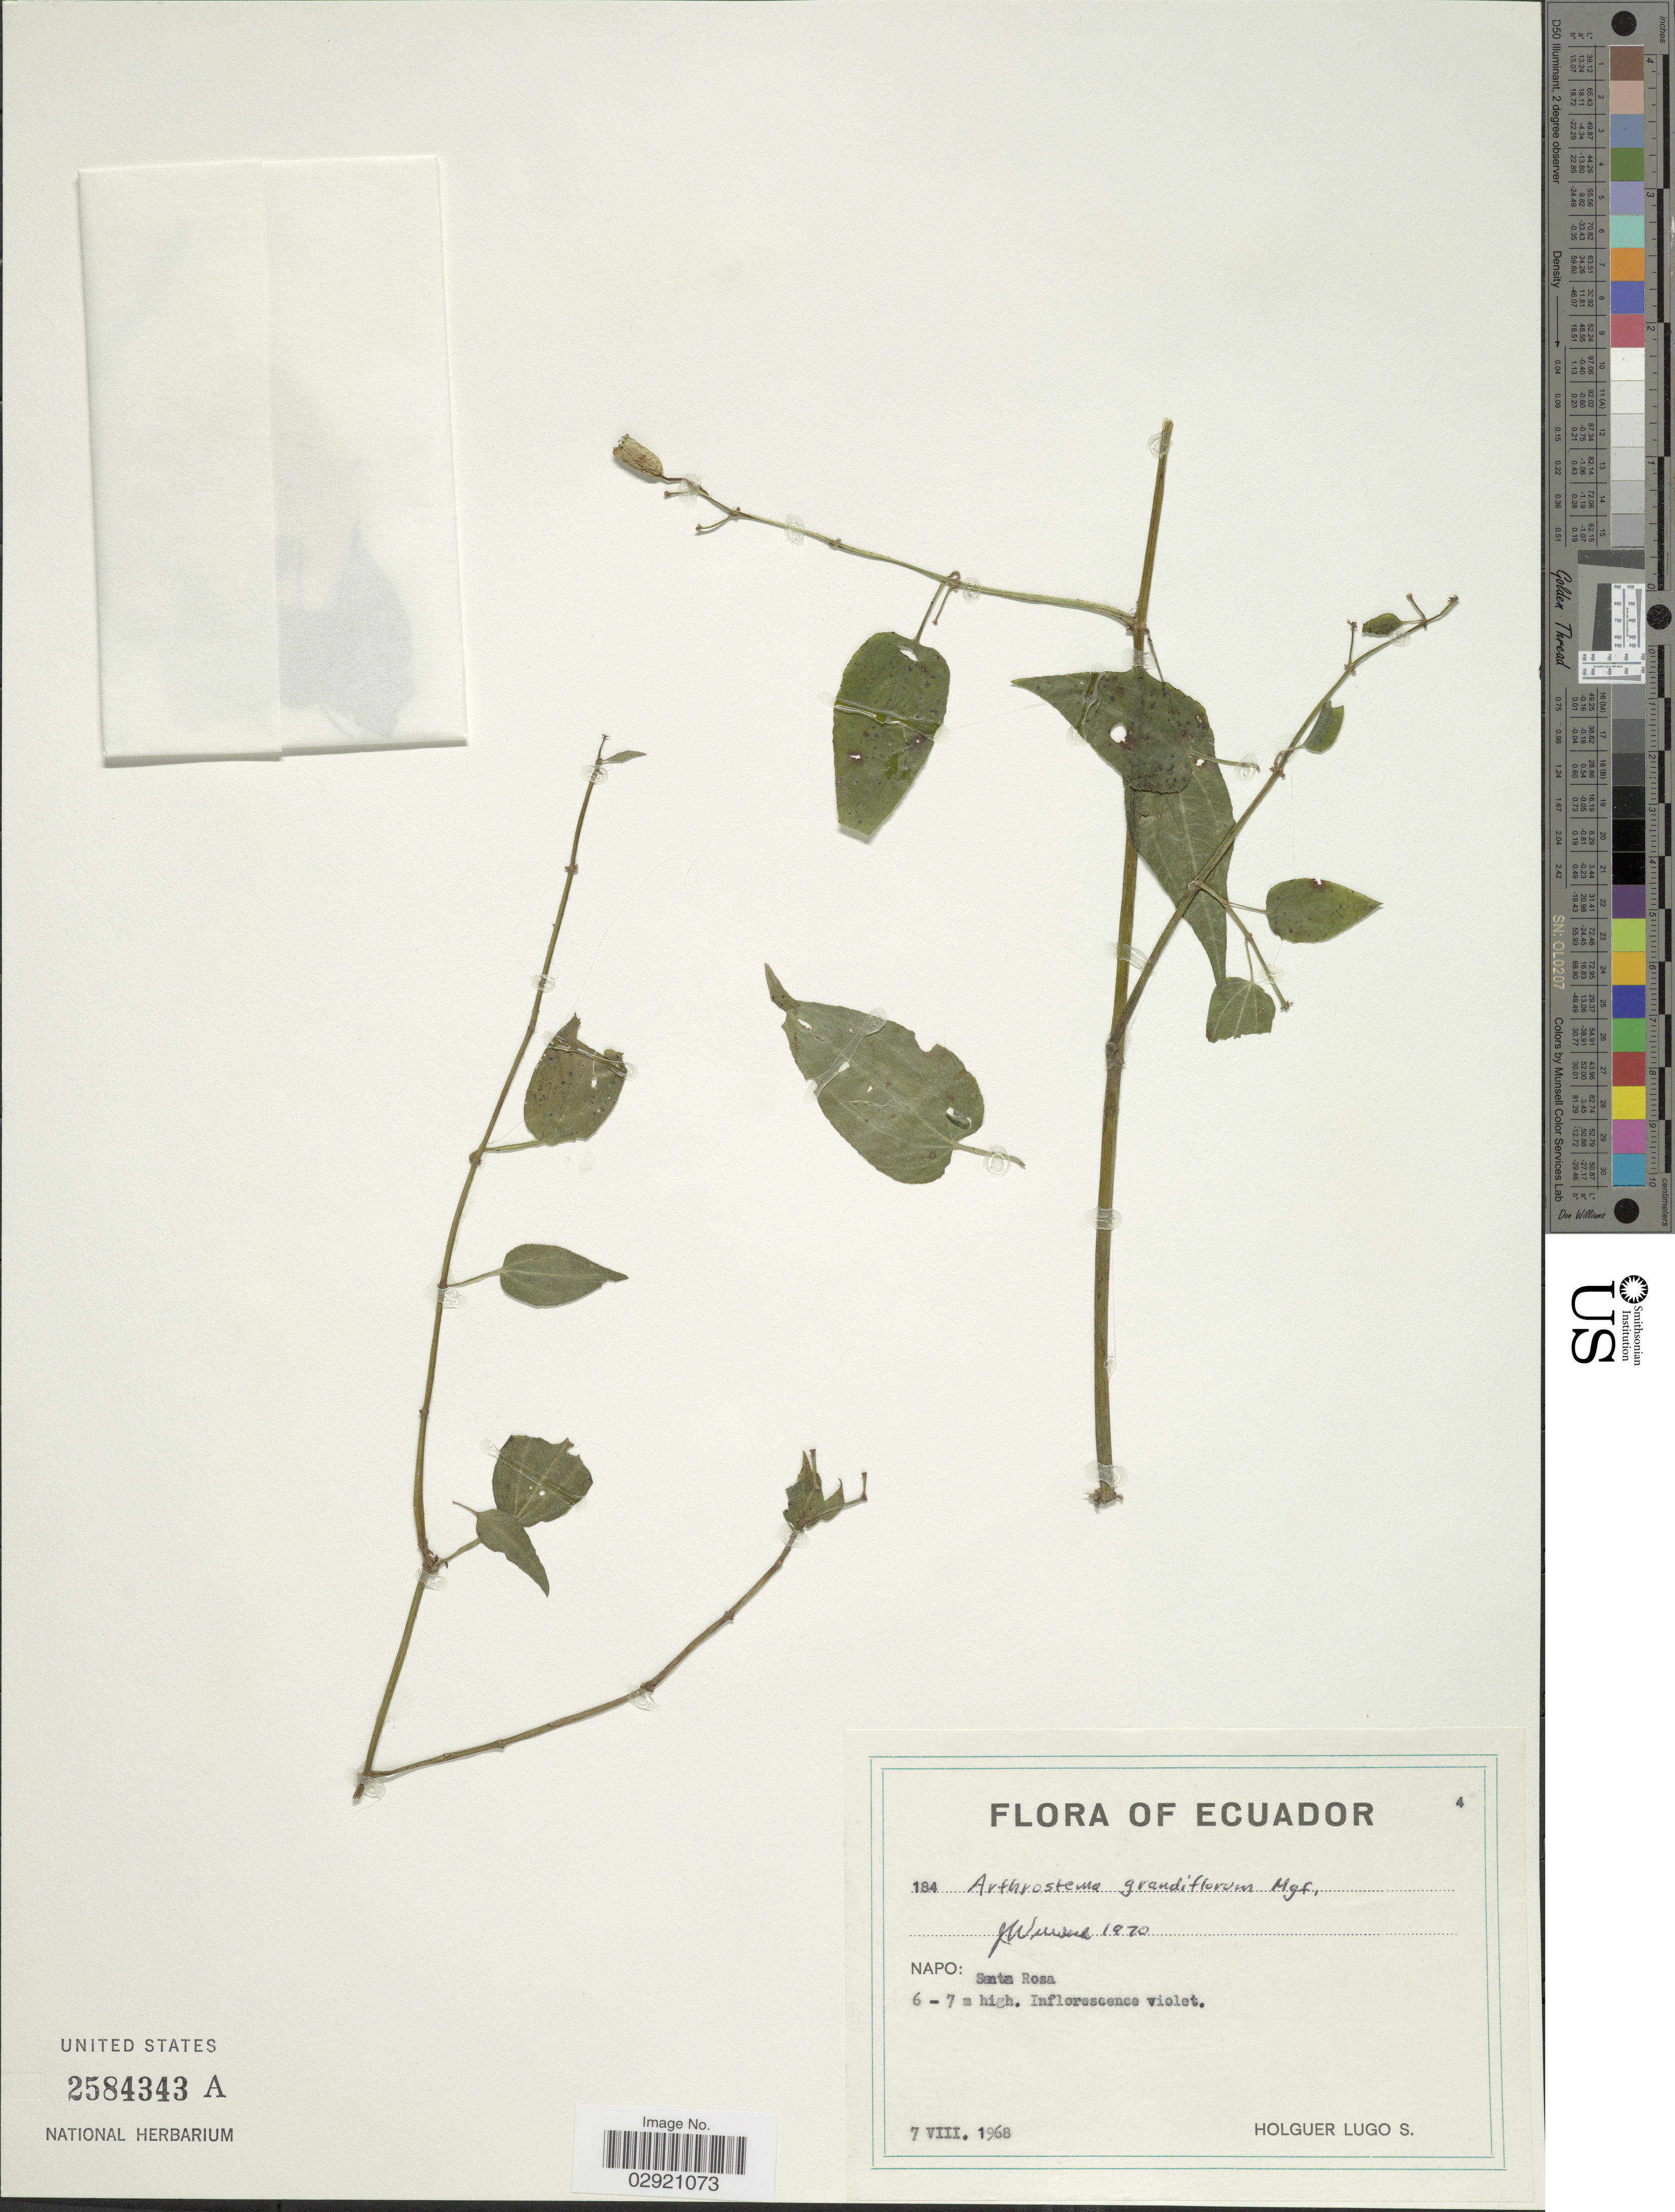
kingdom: Plantae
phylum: Tracheophyta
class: Magnoliopsida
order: Myrtales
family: Melastomataceae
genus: Arthrostemma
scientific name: Arthrostemma ciliatum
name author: Pav. ex D. Don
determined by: Strong, Mark T., (BOT), Smithsonian Institution - National Museum of Natural History (UNITED STATES)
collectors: H. Lugo S.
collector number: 184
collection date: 1968-08-07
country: Ecuador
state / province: Napo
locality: Santa Rosa.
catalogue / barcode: US 2584343A